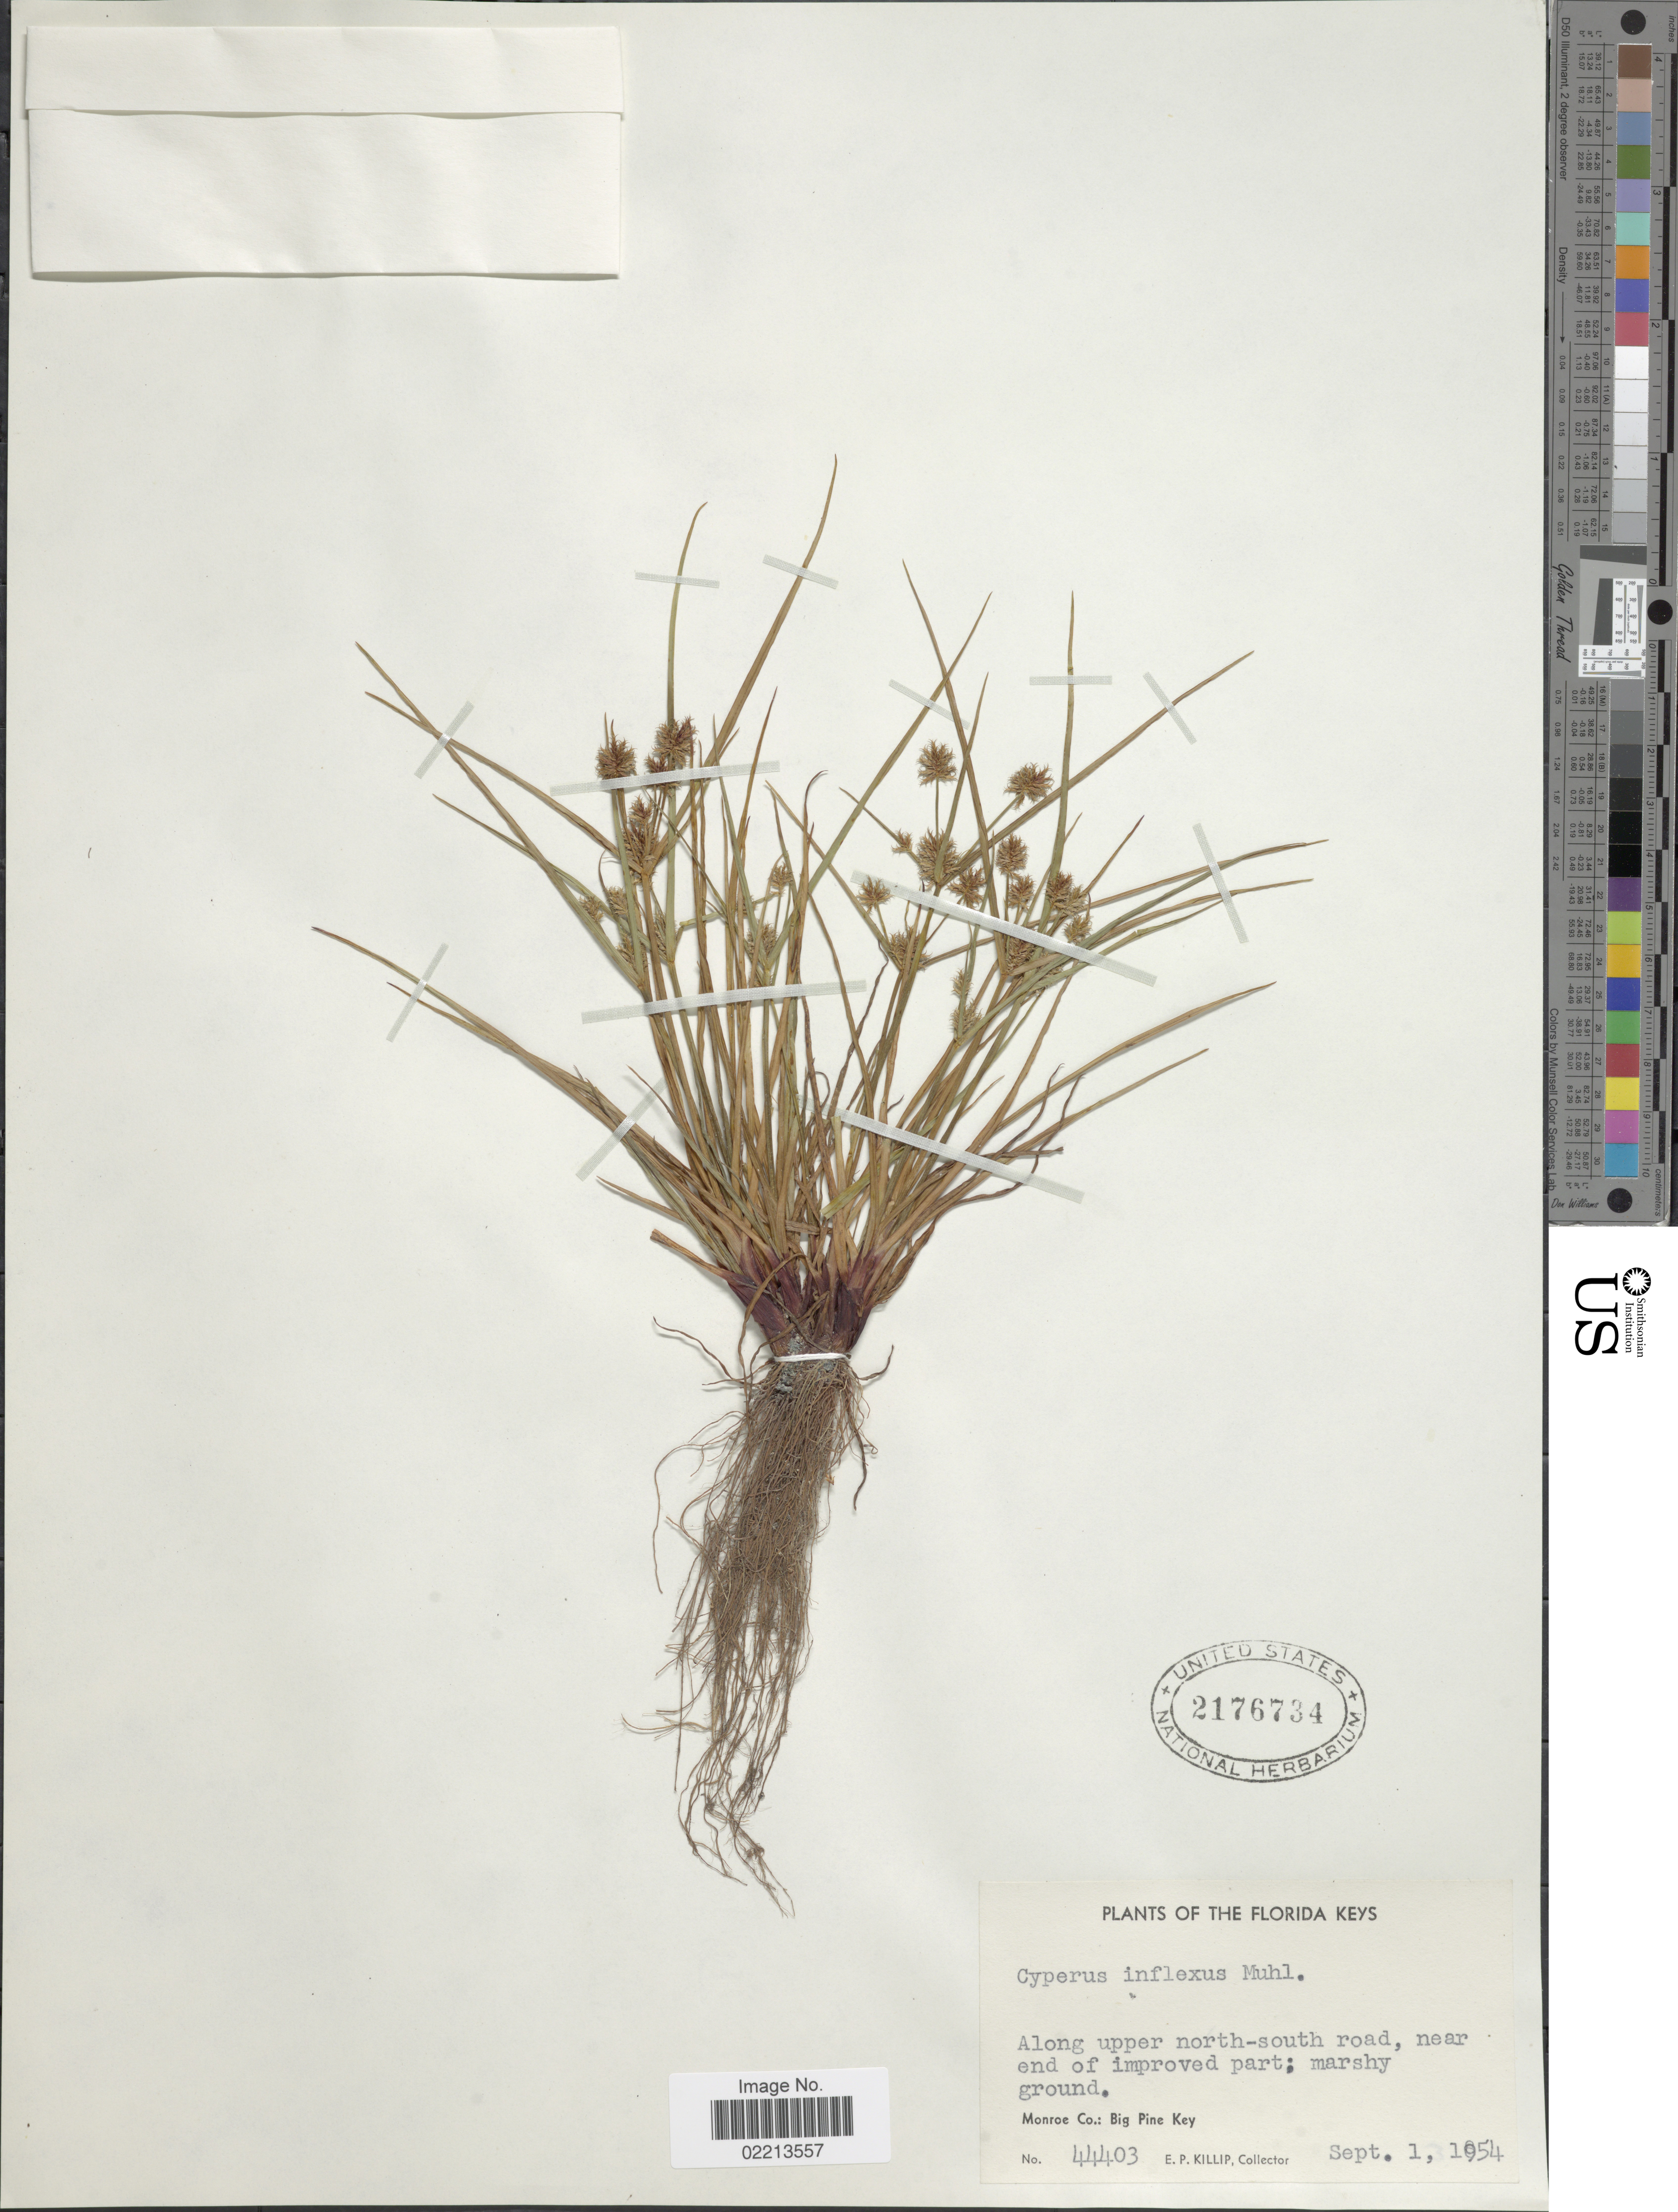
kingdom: Plantae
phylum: Tracheophyta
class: Liliopsida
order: Poales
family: Cyperaceae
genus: Cyperus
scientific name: Cyperus squarrosus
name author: L.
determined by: Strong, Mark T., (BOT), Smithsonian Institution - National Museum of Natural History (UNITED STATES)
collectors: E. P. Killip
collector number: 44403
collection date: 1954-09-01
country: United States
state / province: Florida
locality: Florida Keys, Monroe Co, Big Pine Key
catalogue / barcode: US 2176734